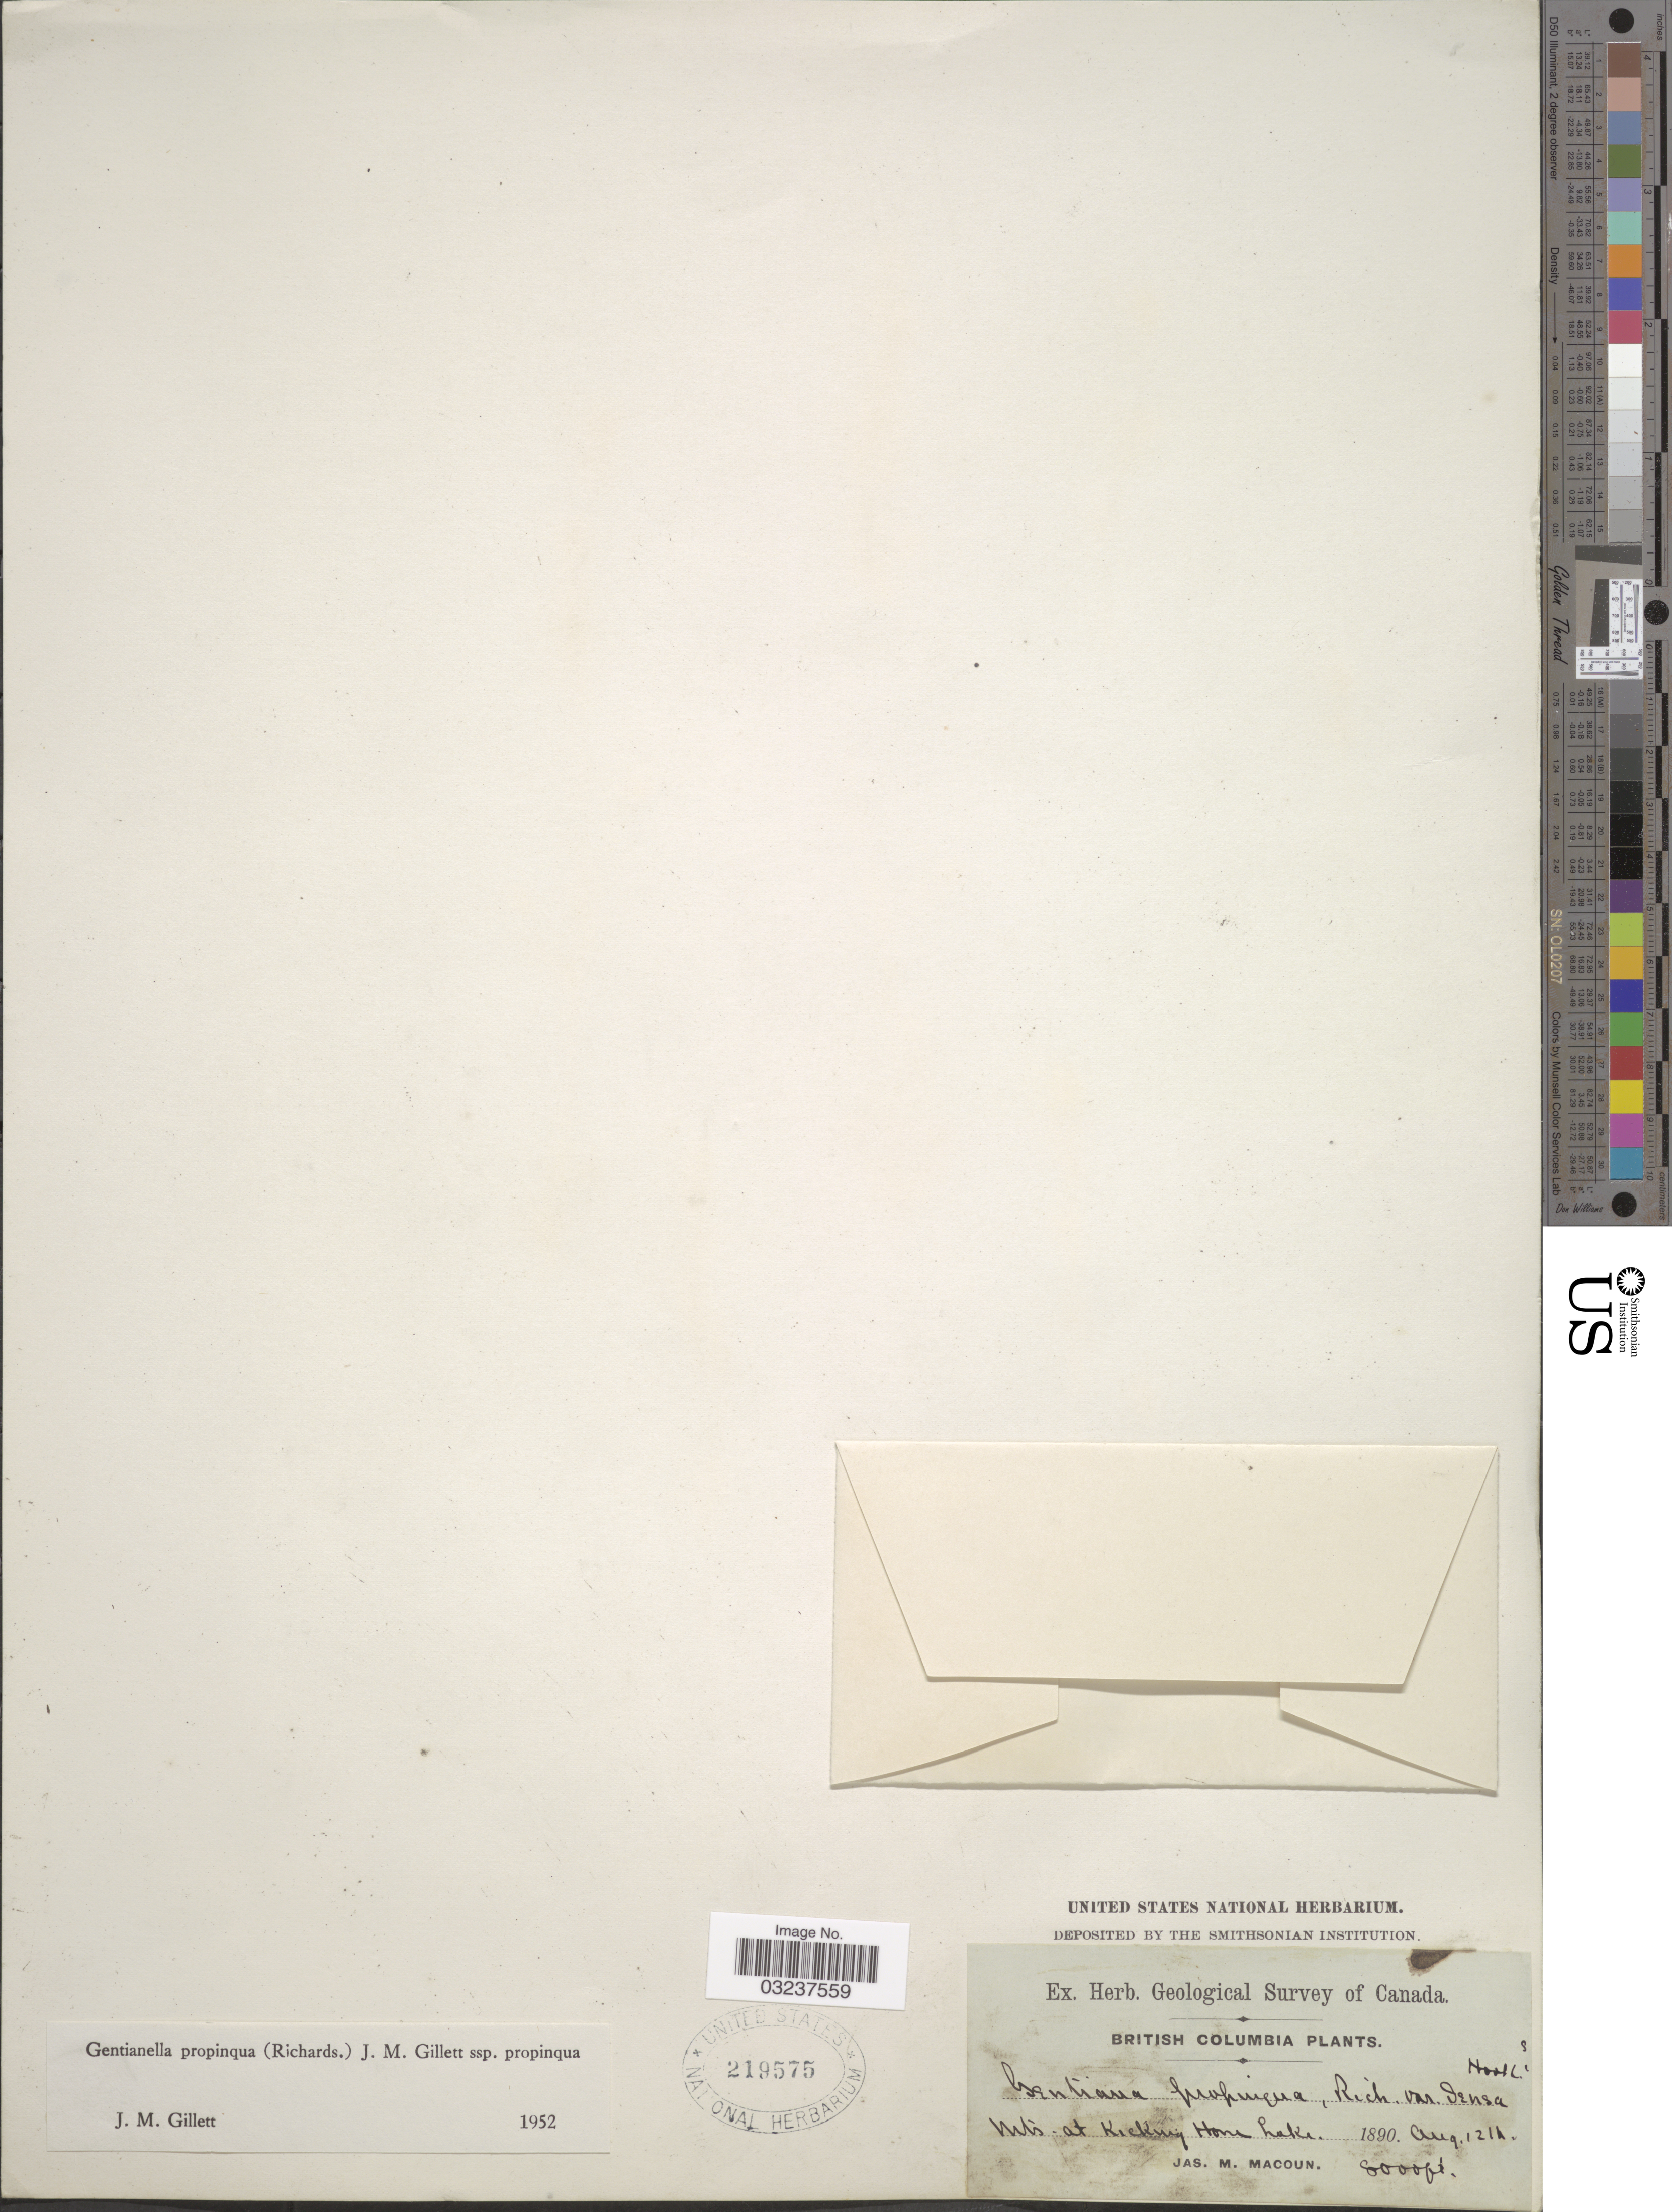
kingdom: Plantae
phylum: Tracheophyta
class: Magnoliopsida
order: Gentianales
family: Gentianaceae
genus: Gentianella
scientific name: Gentianella propinqua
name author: (Richardson) J.M. Gillett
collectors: J. M. Macoun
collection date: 1890-08-12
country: Canada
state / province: British Columbia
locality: Mts. at Kicking Horse Lake.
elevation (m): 2438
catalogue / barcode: US 219575